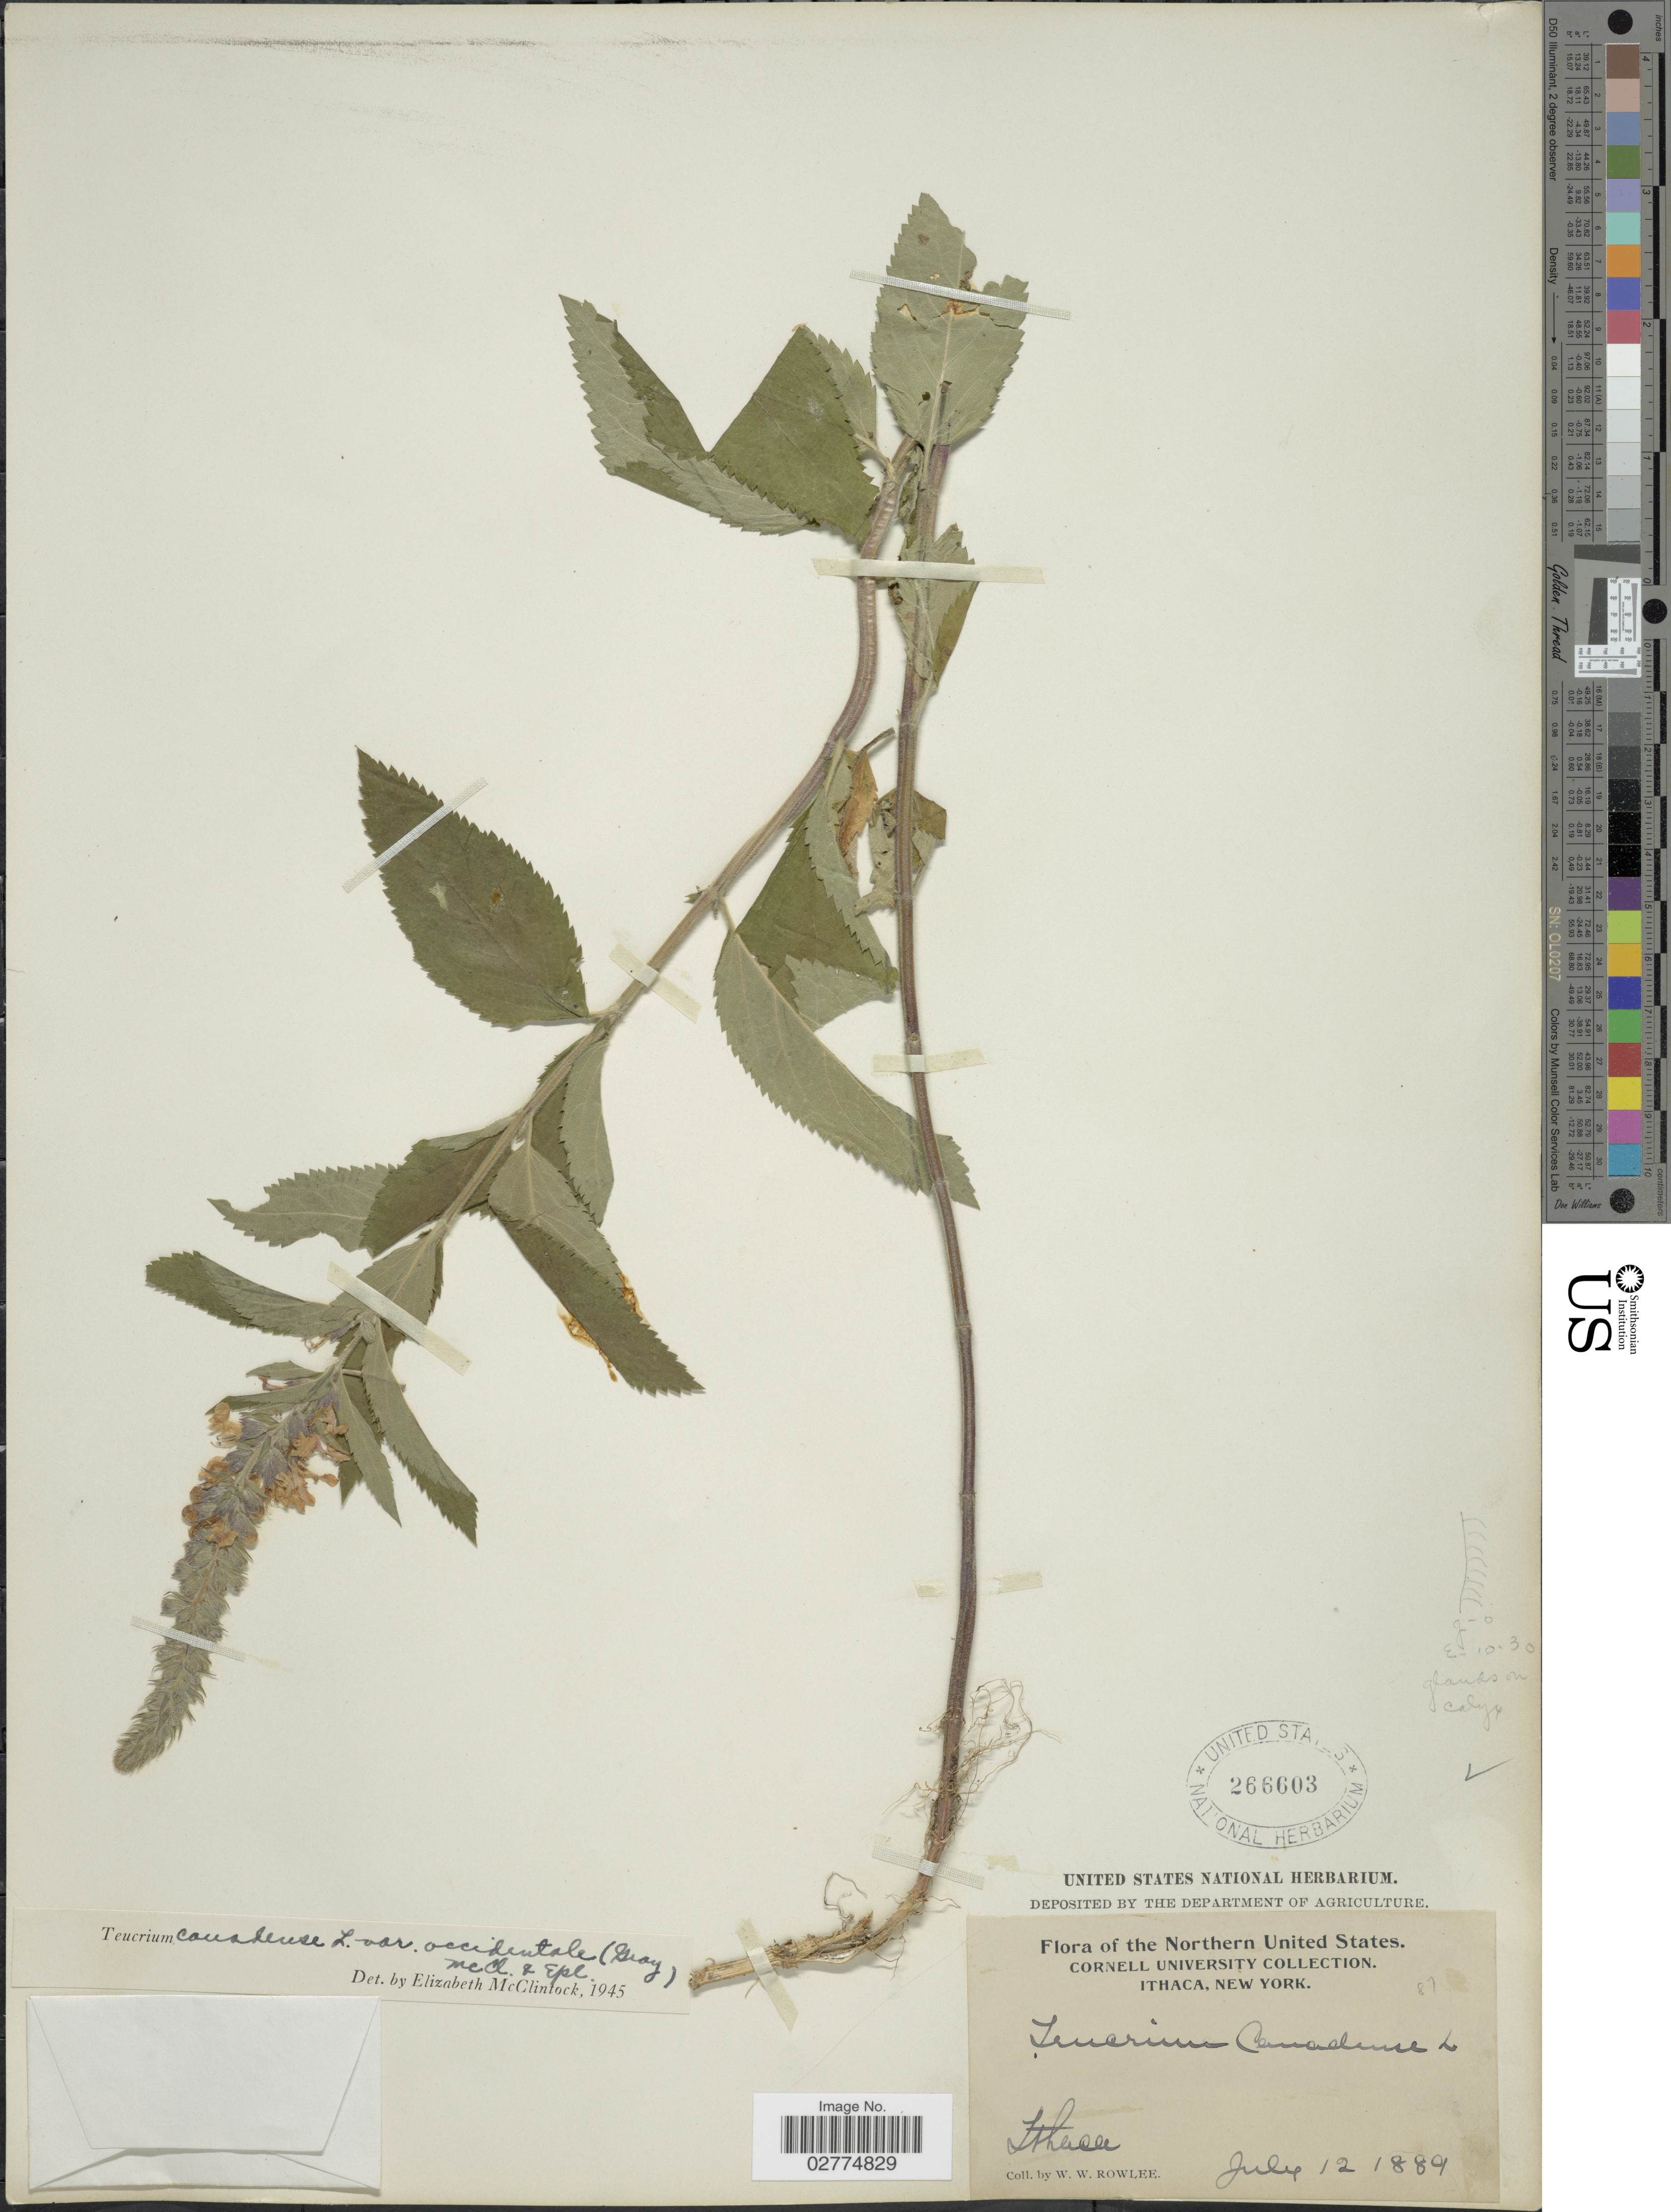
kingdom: Plantae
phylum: Tracheophyta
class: Magnoliopsida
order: Lamiales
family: Lamiaceae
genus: Teucrium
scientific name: Teucrium canadense var. occidentale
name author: (A. Gray) E. M. McClint. & Epling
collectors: W. W. Rowlee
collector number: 87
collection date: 1889-07-12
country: United States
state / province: New York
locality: The Northern United States. Ithaca, New York, Ithaca.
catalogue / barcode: US 266603